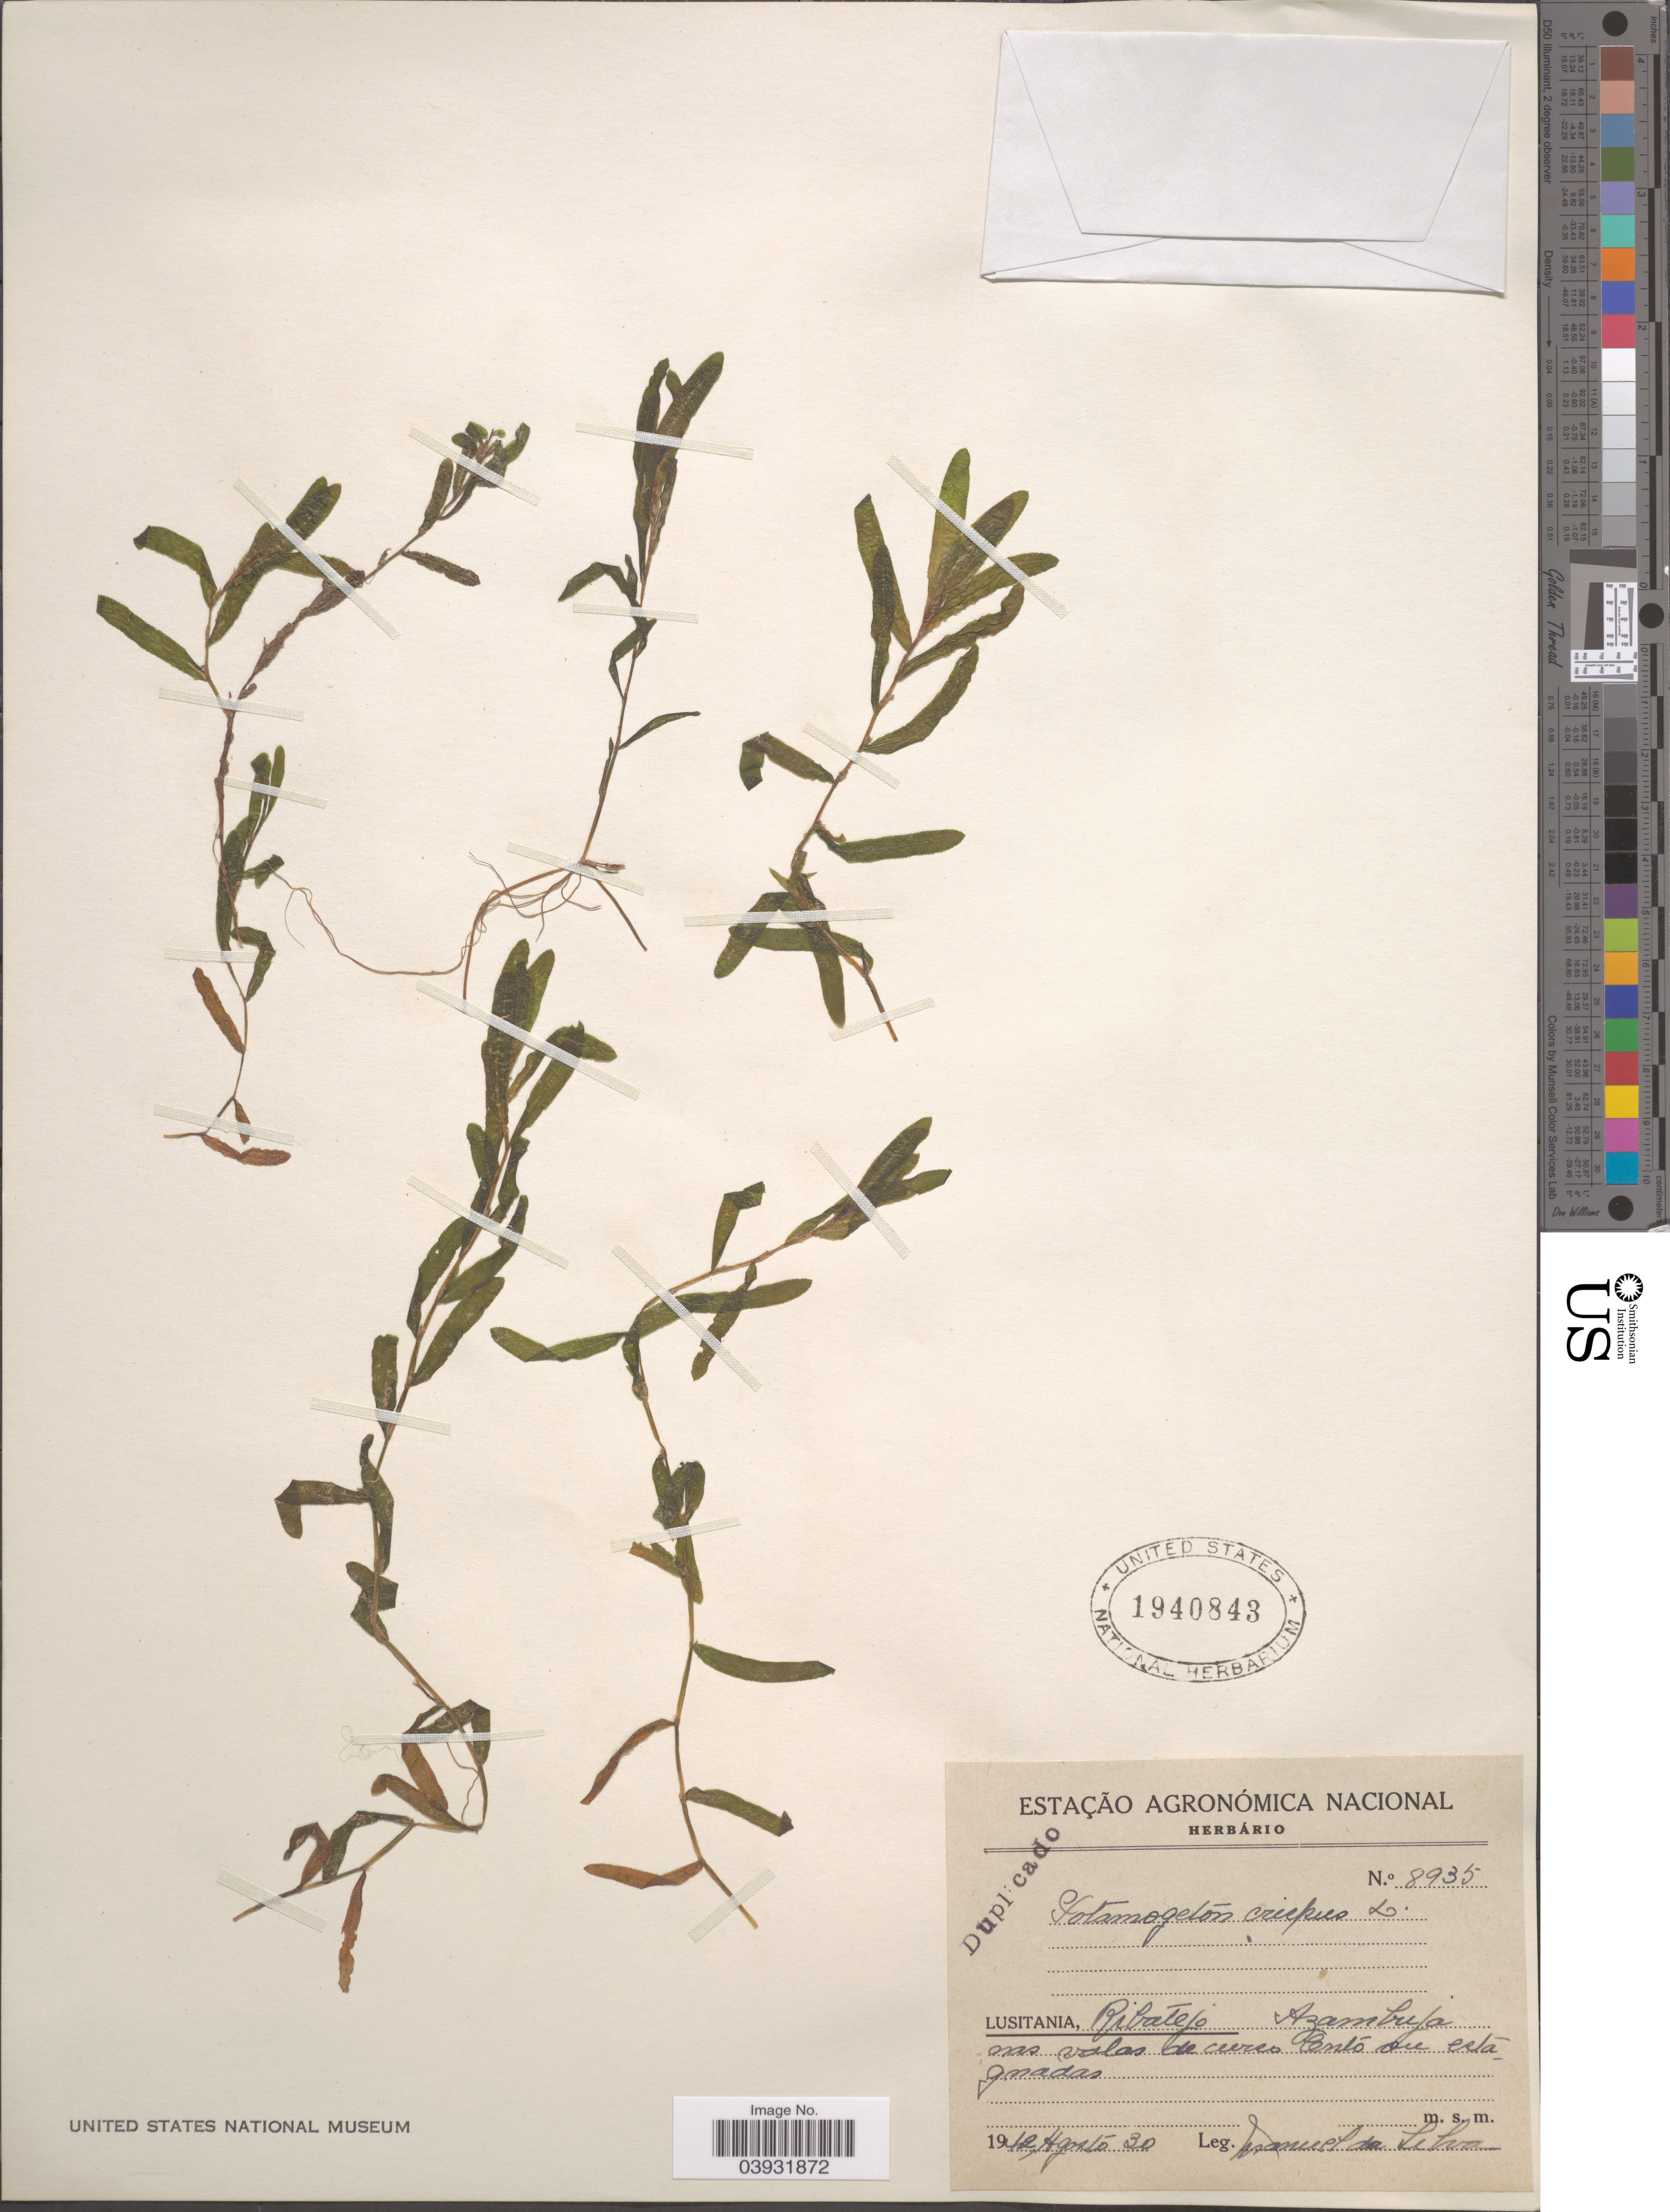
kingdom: Plantae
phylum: Tracheophyta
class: Liliopsida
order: Alismatales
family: Potamogetonaceae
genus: Potamogeton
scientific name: Potamogeton crispus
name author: L.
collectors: M. Da Silva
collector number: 8935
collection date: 1912-08-30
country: Portugal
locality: Lusitania, Ribatejo Azambuja nas valas de cures Ento du esta gnadas. [interpreted]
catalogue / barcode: US 1940843